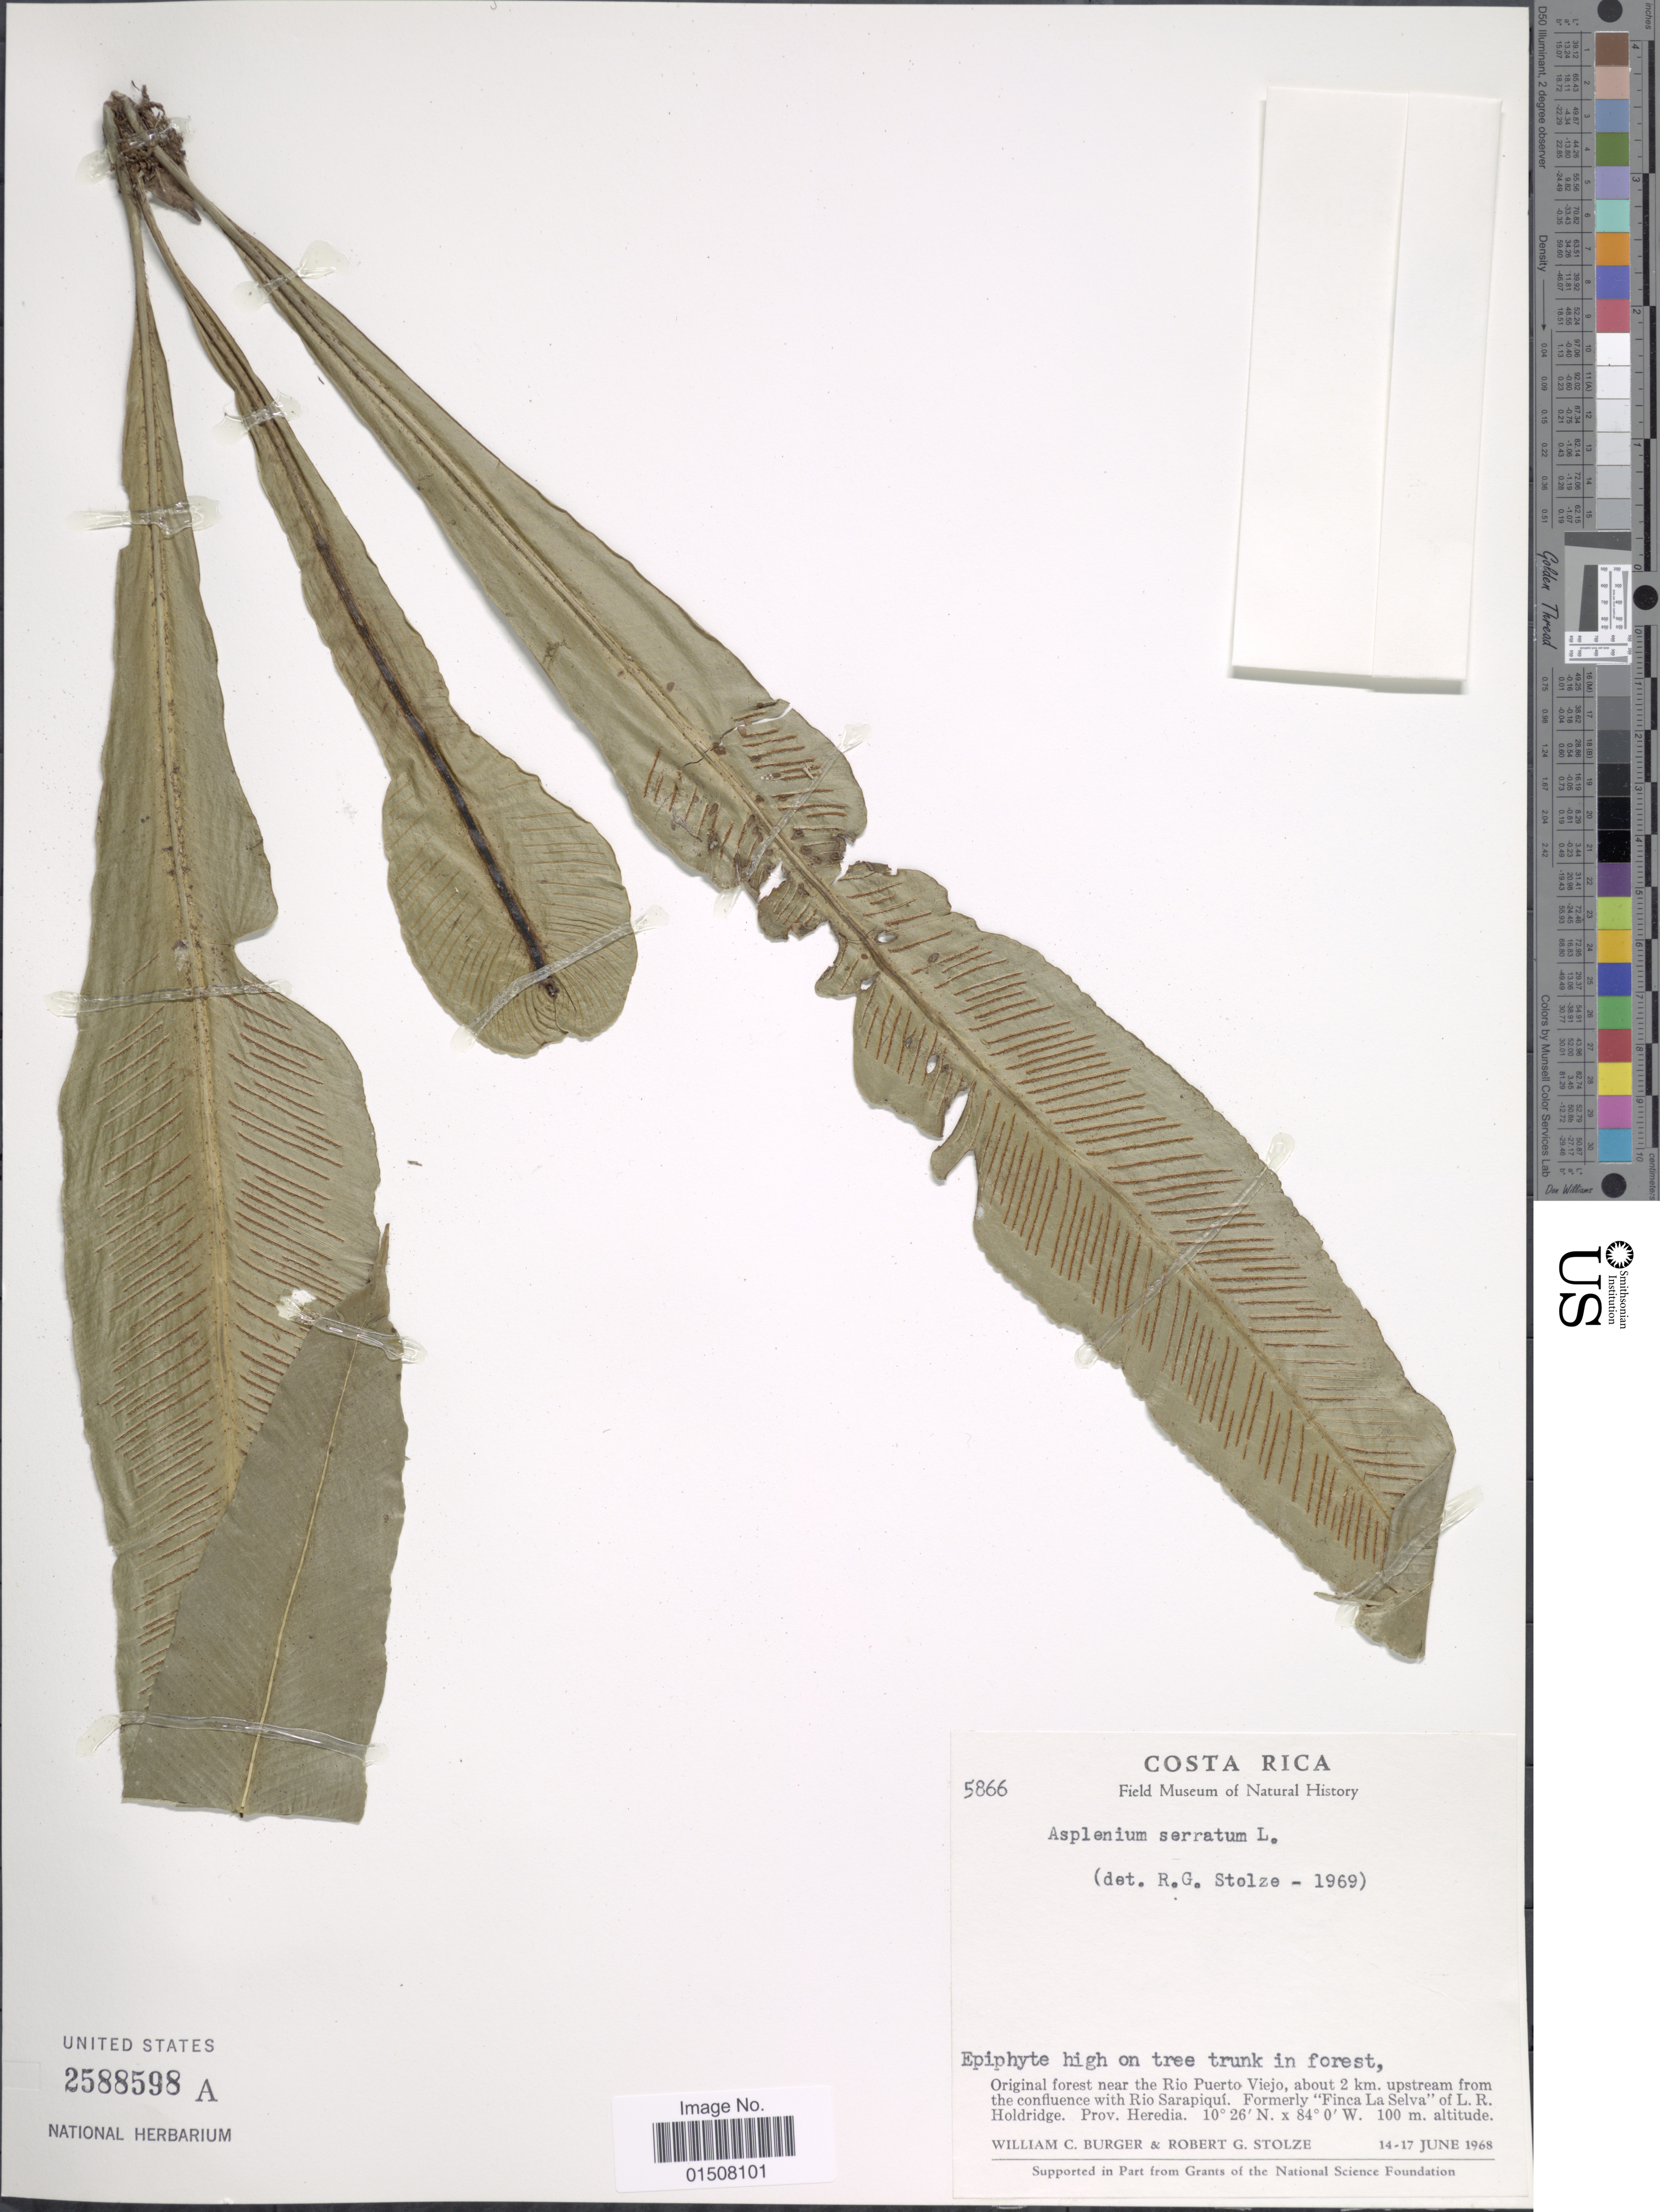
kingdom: Plantae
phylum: Tracheophyta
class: Polypodiopsida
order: Polypodiales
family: Aspleniaceae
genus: Asplenium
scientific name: Asplenium serratum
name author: L.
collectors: W. Burger & R. G. Stolze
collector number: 5866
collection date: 1968-06-14/1968-06-17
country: Costa Rica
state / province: Heredia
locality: Original forest near the Rio Puerto Viejo, about 2 km. upstream from the confluence with Rio Sarapiqui, Formerly "Finca La Selva" of L.R. Holdridge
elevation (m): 100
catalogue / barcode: US 2588598A